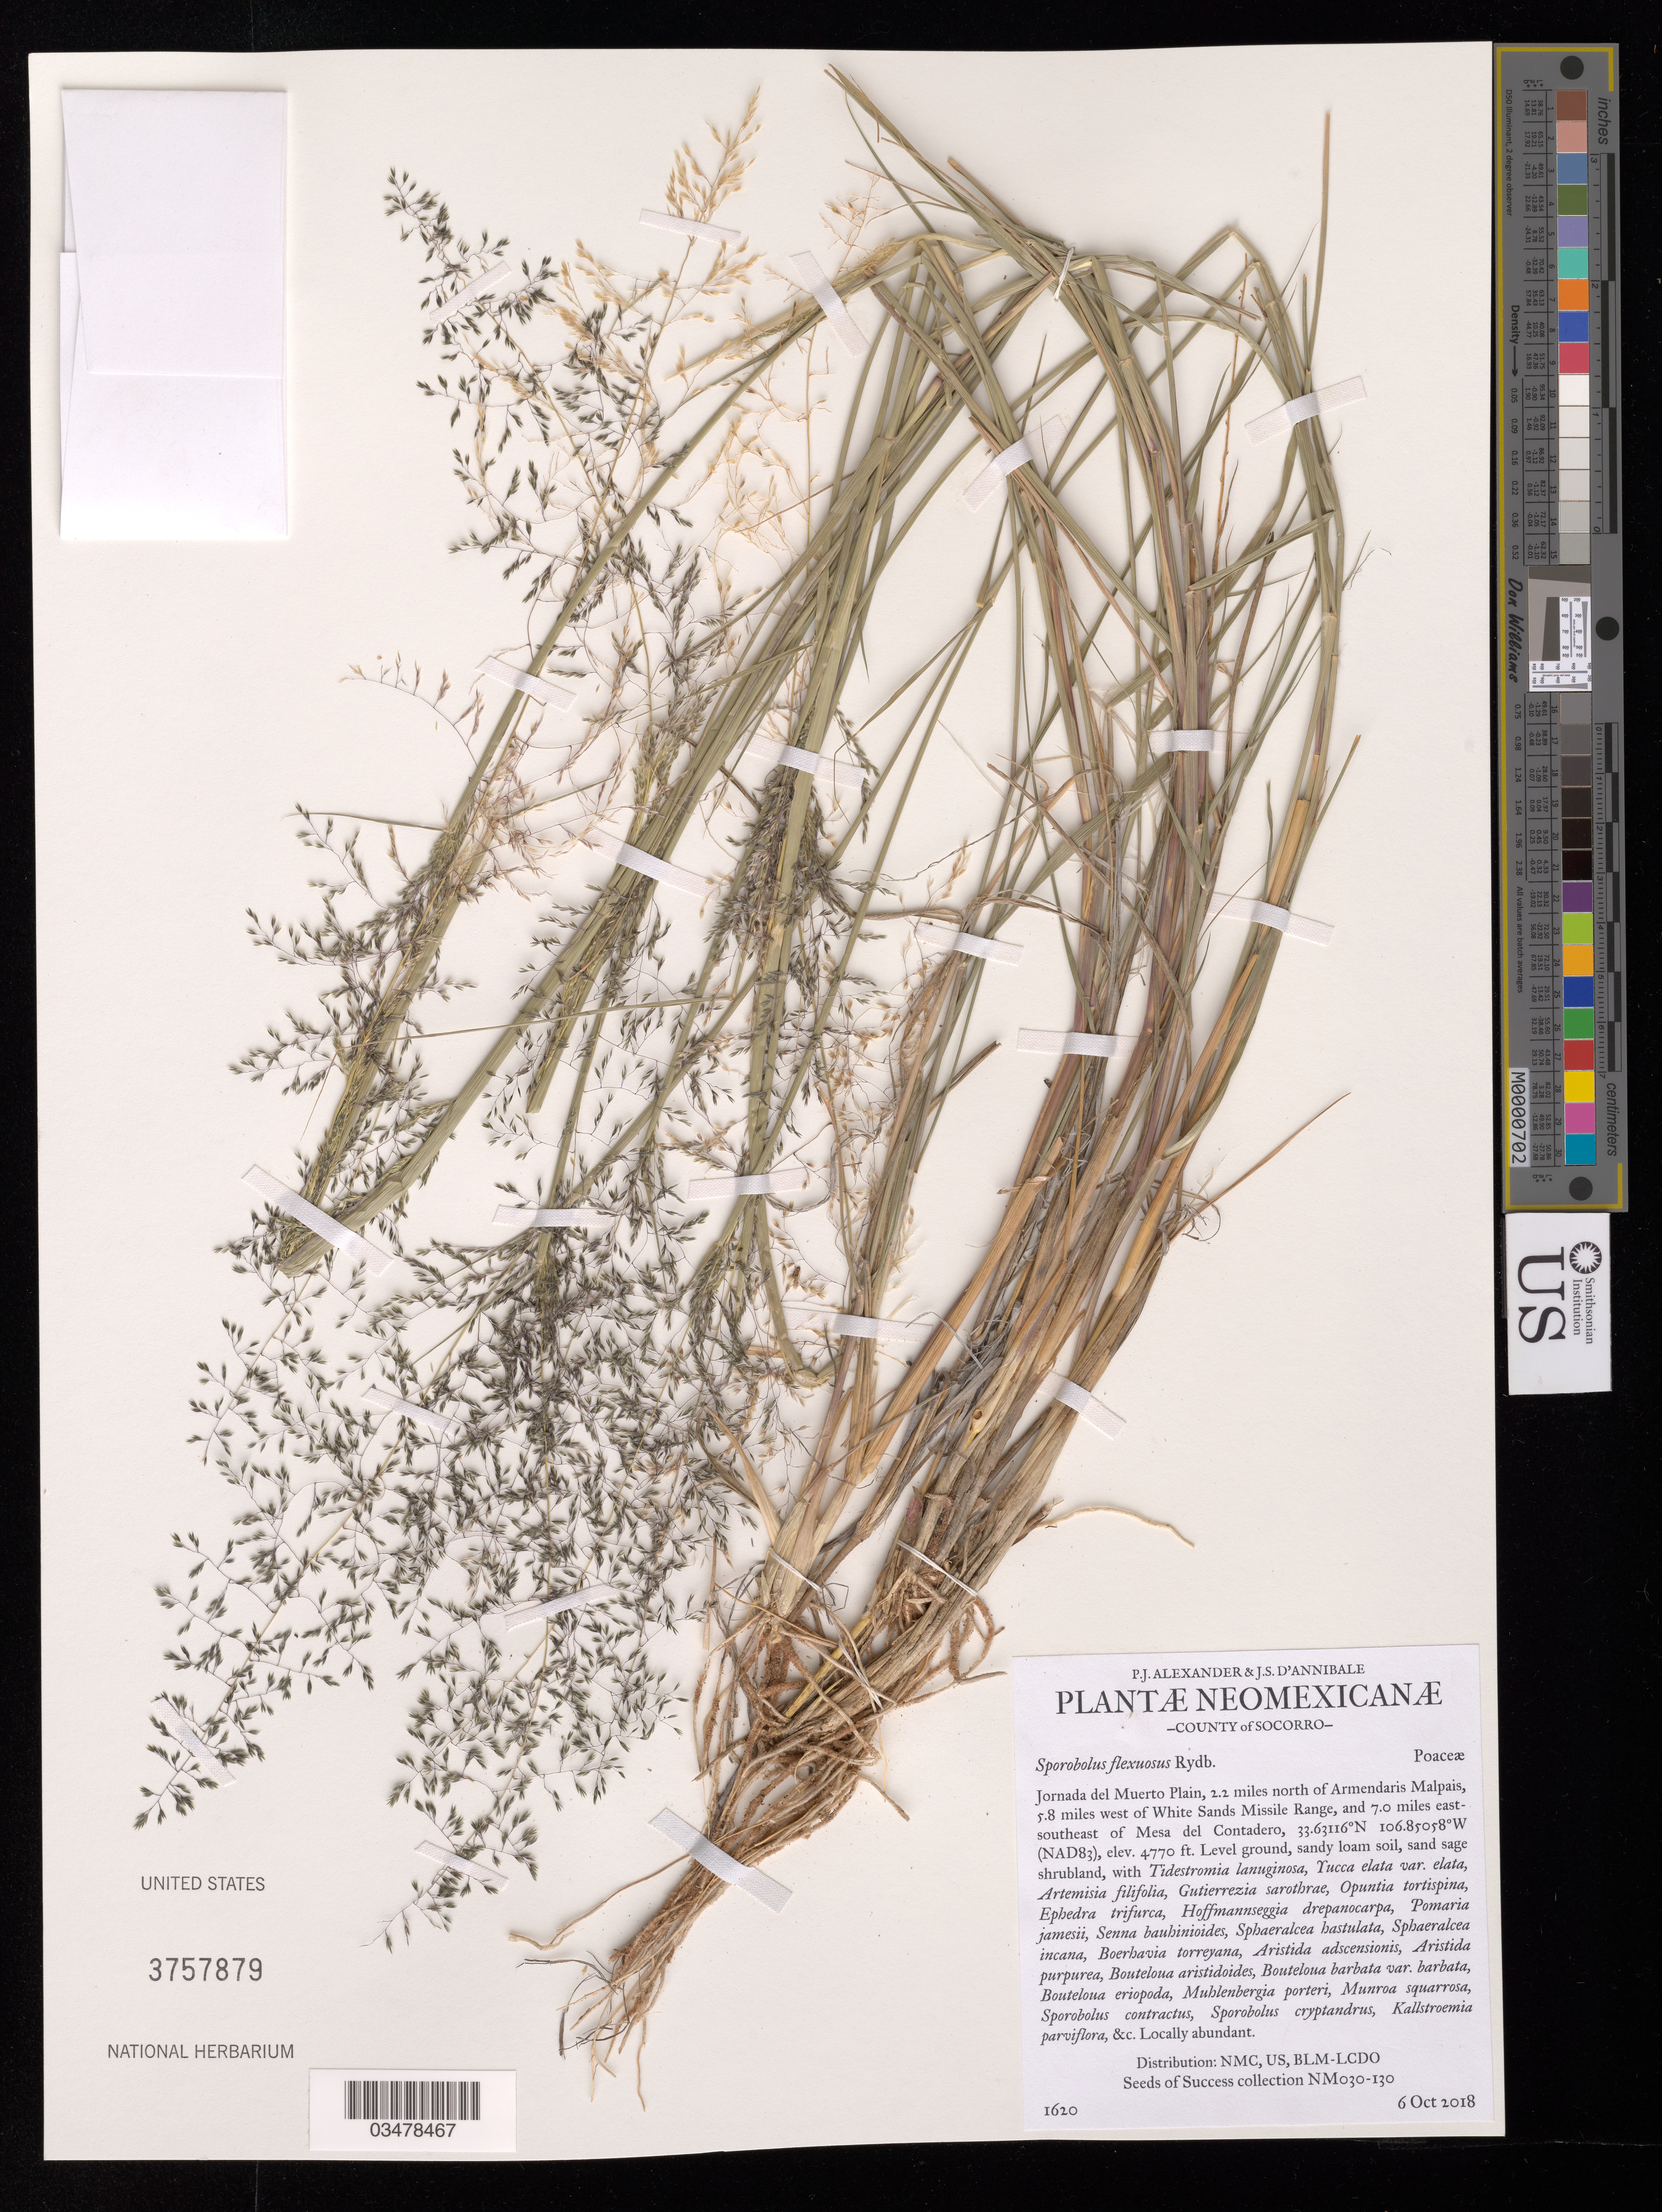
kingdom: Plantae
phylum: Tracheophyta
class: Liliopsida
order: Poales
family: Poaceae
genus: Sporobolus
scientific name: Sporobolus flexuosus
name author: (Thurb.) Rydb.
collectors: P. Alexander & J. D'Annibale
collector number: NM030-130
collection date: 2018-10-06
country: United States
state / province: New Mexico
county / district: Socorro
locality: Allotment 01293. Jornada del Muerto Plain, 2.2 mi. N of Armendaris Malpais, 5.8 mi. W of White Sands Missile Range, 7 mi. ESE of Mesa del Contadero.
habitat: Ecological site: R042XA051NM, Sandy. loam soil. Sage shrubland. With Yucca elata var. elata, Opuntia tortispina, Ephedra trifurca, etc.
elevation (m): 1454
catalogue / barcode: US 3757879